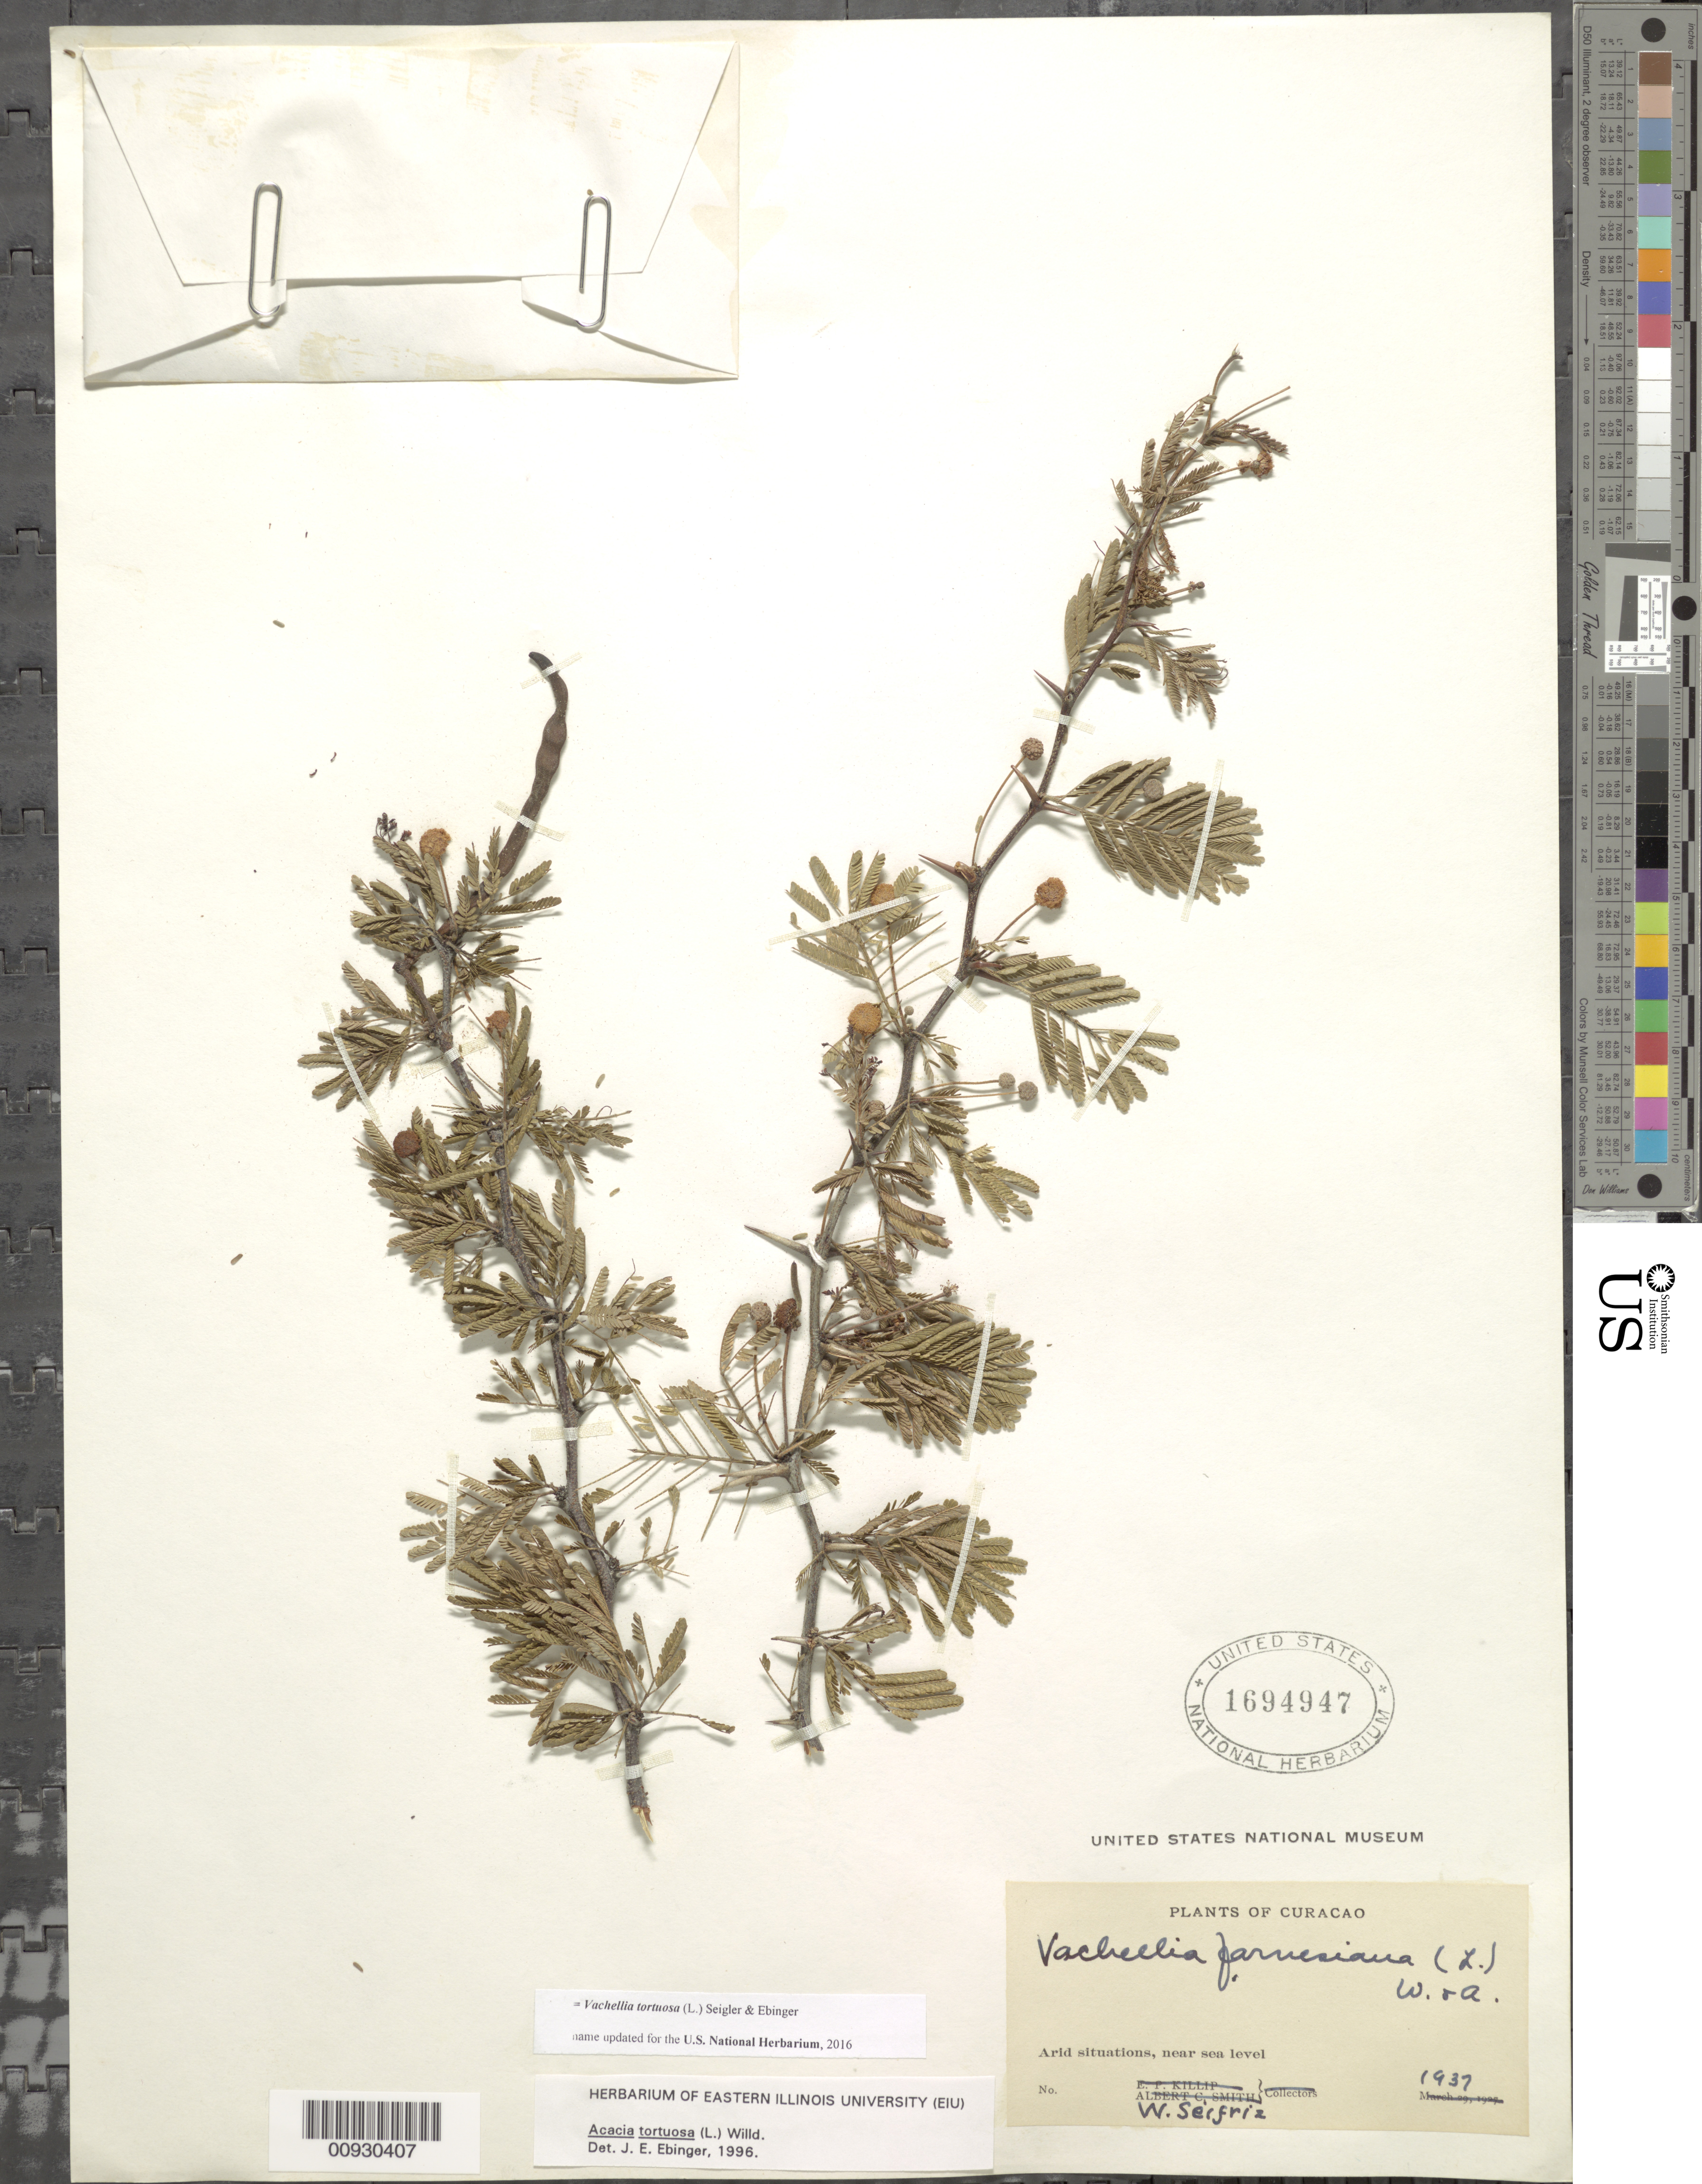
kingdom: Plantae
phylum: Tracheophyta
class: Magnoliopsida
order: Fabales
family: Fabaceae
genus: Vachellia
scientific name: Vachellia tortuosa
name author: (L.) Seigler & Ebinger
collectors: W. Seifriz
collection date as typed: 1937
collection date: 1937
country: Curaçao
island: Curaçao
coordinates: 0 N, 0 E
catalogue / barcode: US 1694947